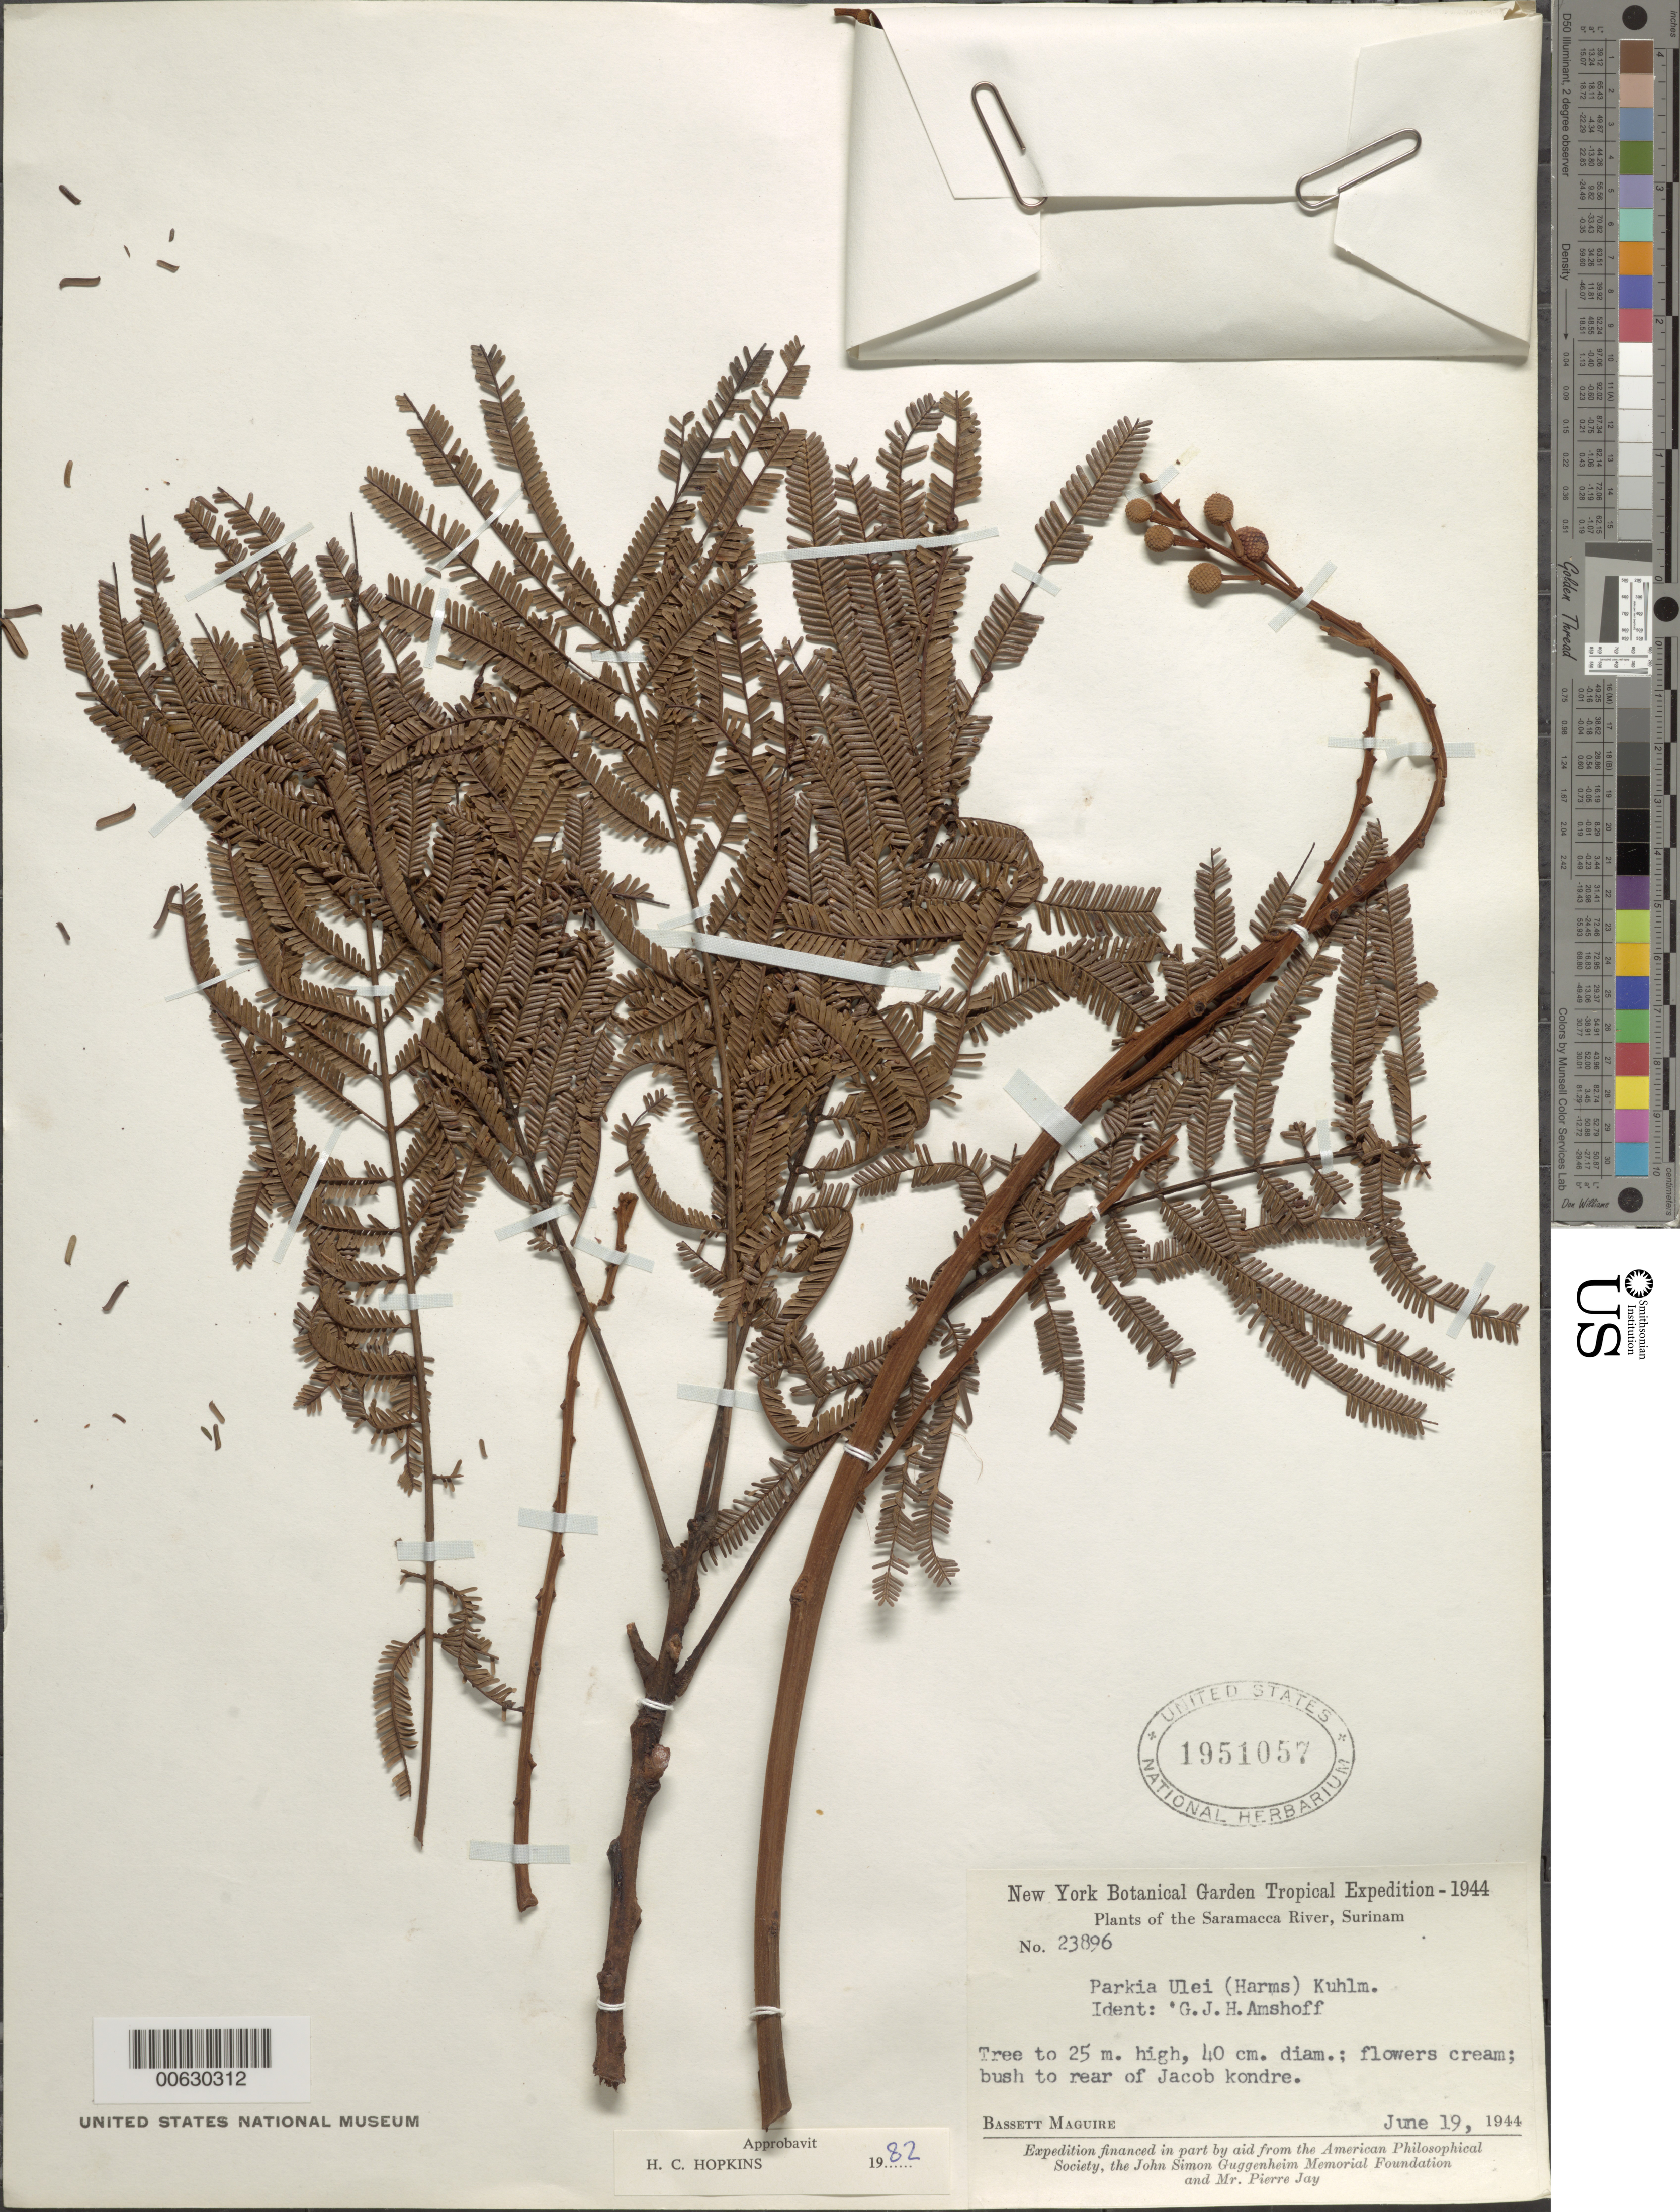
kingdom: Plantae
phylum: Tracheophyta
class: Magnoliopsida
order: Fabales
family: Fabaceae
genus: Parkia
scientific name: Parkia ulei var. ulei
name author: Kuhlm.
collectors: B. Maguire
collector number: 23896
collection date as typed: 19-Jun-44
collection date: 1944-06-19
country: Suriname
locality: Jacob Kondre village, Saramacca River headwaters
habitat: Bush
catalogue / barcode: US 1951057